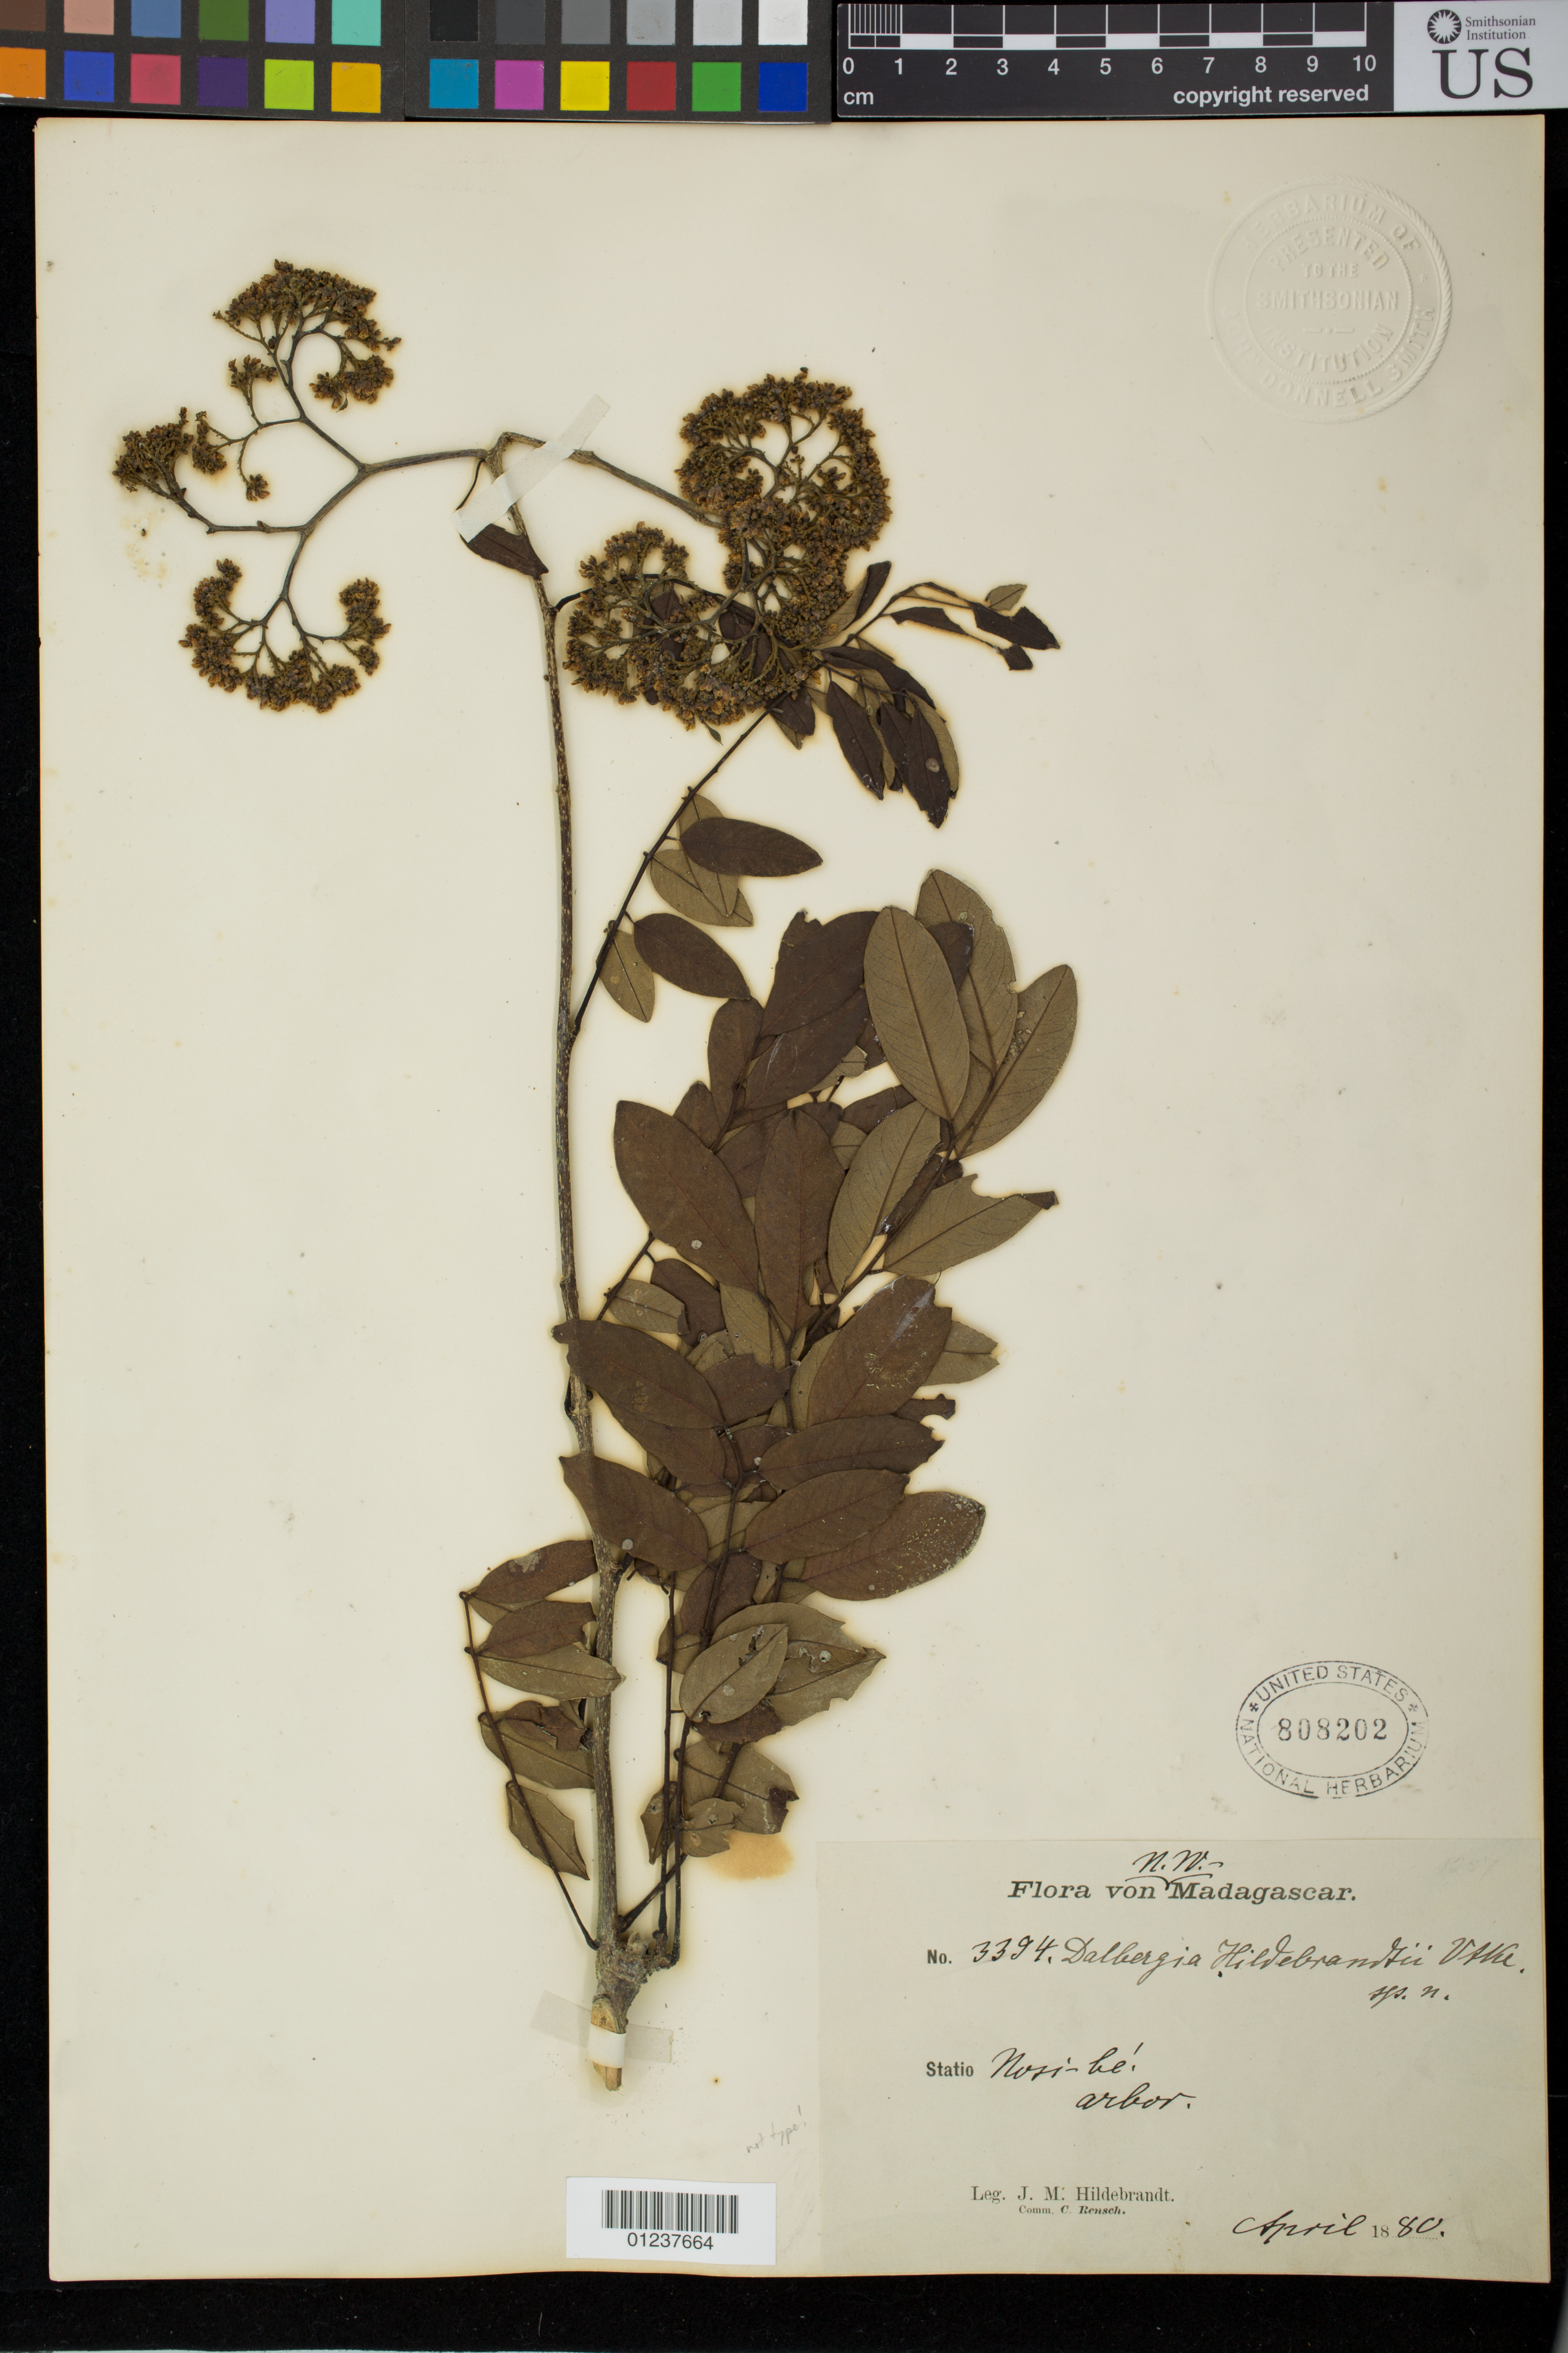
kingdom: Plantae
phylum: Tracheophyta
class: Magnoliopsida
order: Fabales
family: Fabaceae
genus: Dalbergia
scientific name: Dalbergia hildebrandtii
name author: Vatke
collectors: J. Hildebrandt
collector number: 3394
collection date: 1880-04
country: Madagascar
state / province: Diana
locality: Nossi-be [Nosy Be]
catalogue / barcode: US 808202